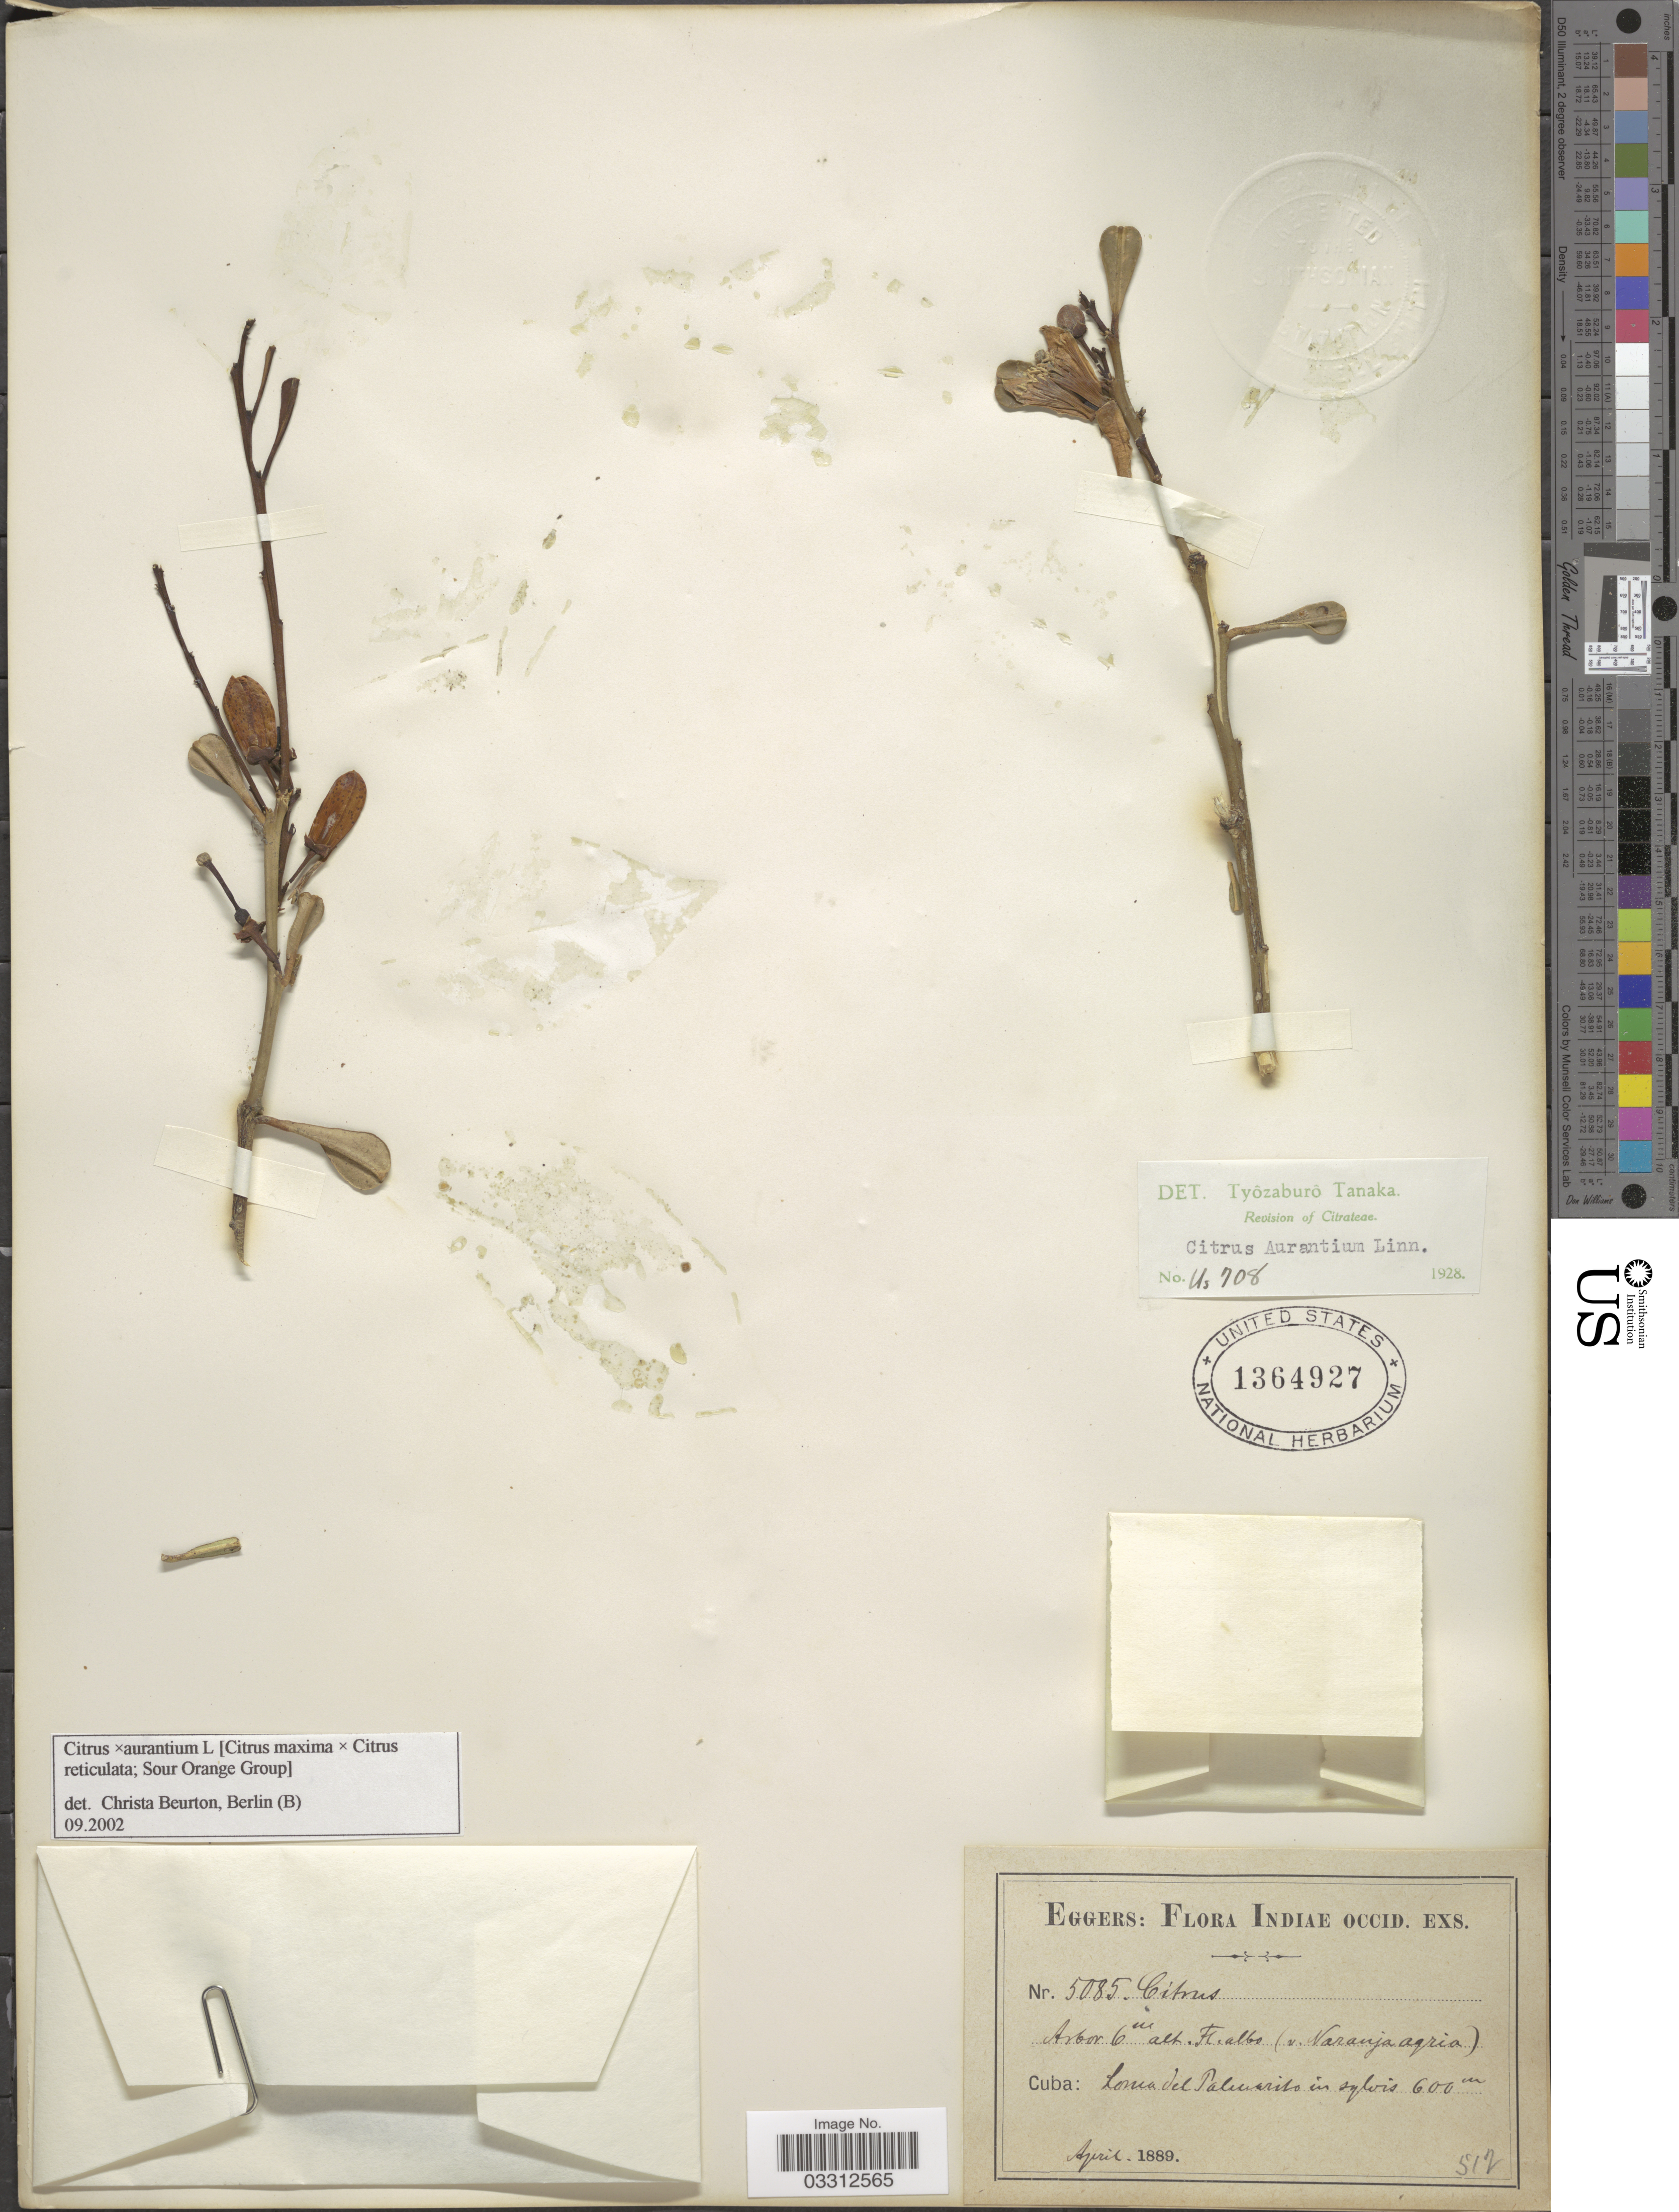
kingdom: Plantae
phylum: Tracheophyta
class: Magnoliopsida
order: Sapindales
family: Rutaceae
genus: Citrus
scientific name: Citrus x aurantium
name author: L.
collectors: -. Eggers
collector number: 5085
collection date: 1889-04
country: Cuba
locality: Indiae Occid. Exs., Loma del Palmarito in sylvis.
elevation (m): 600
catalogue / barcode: US 1364927